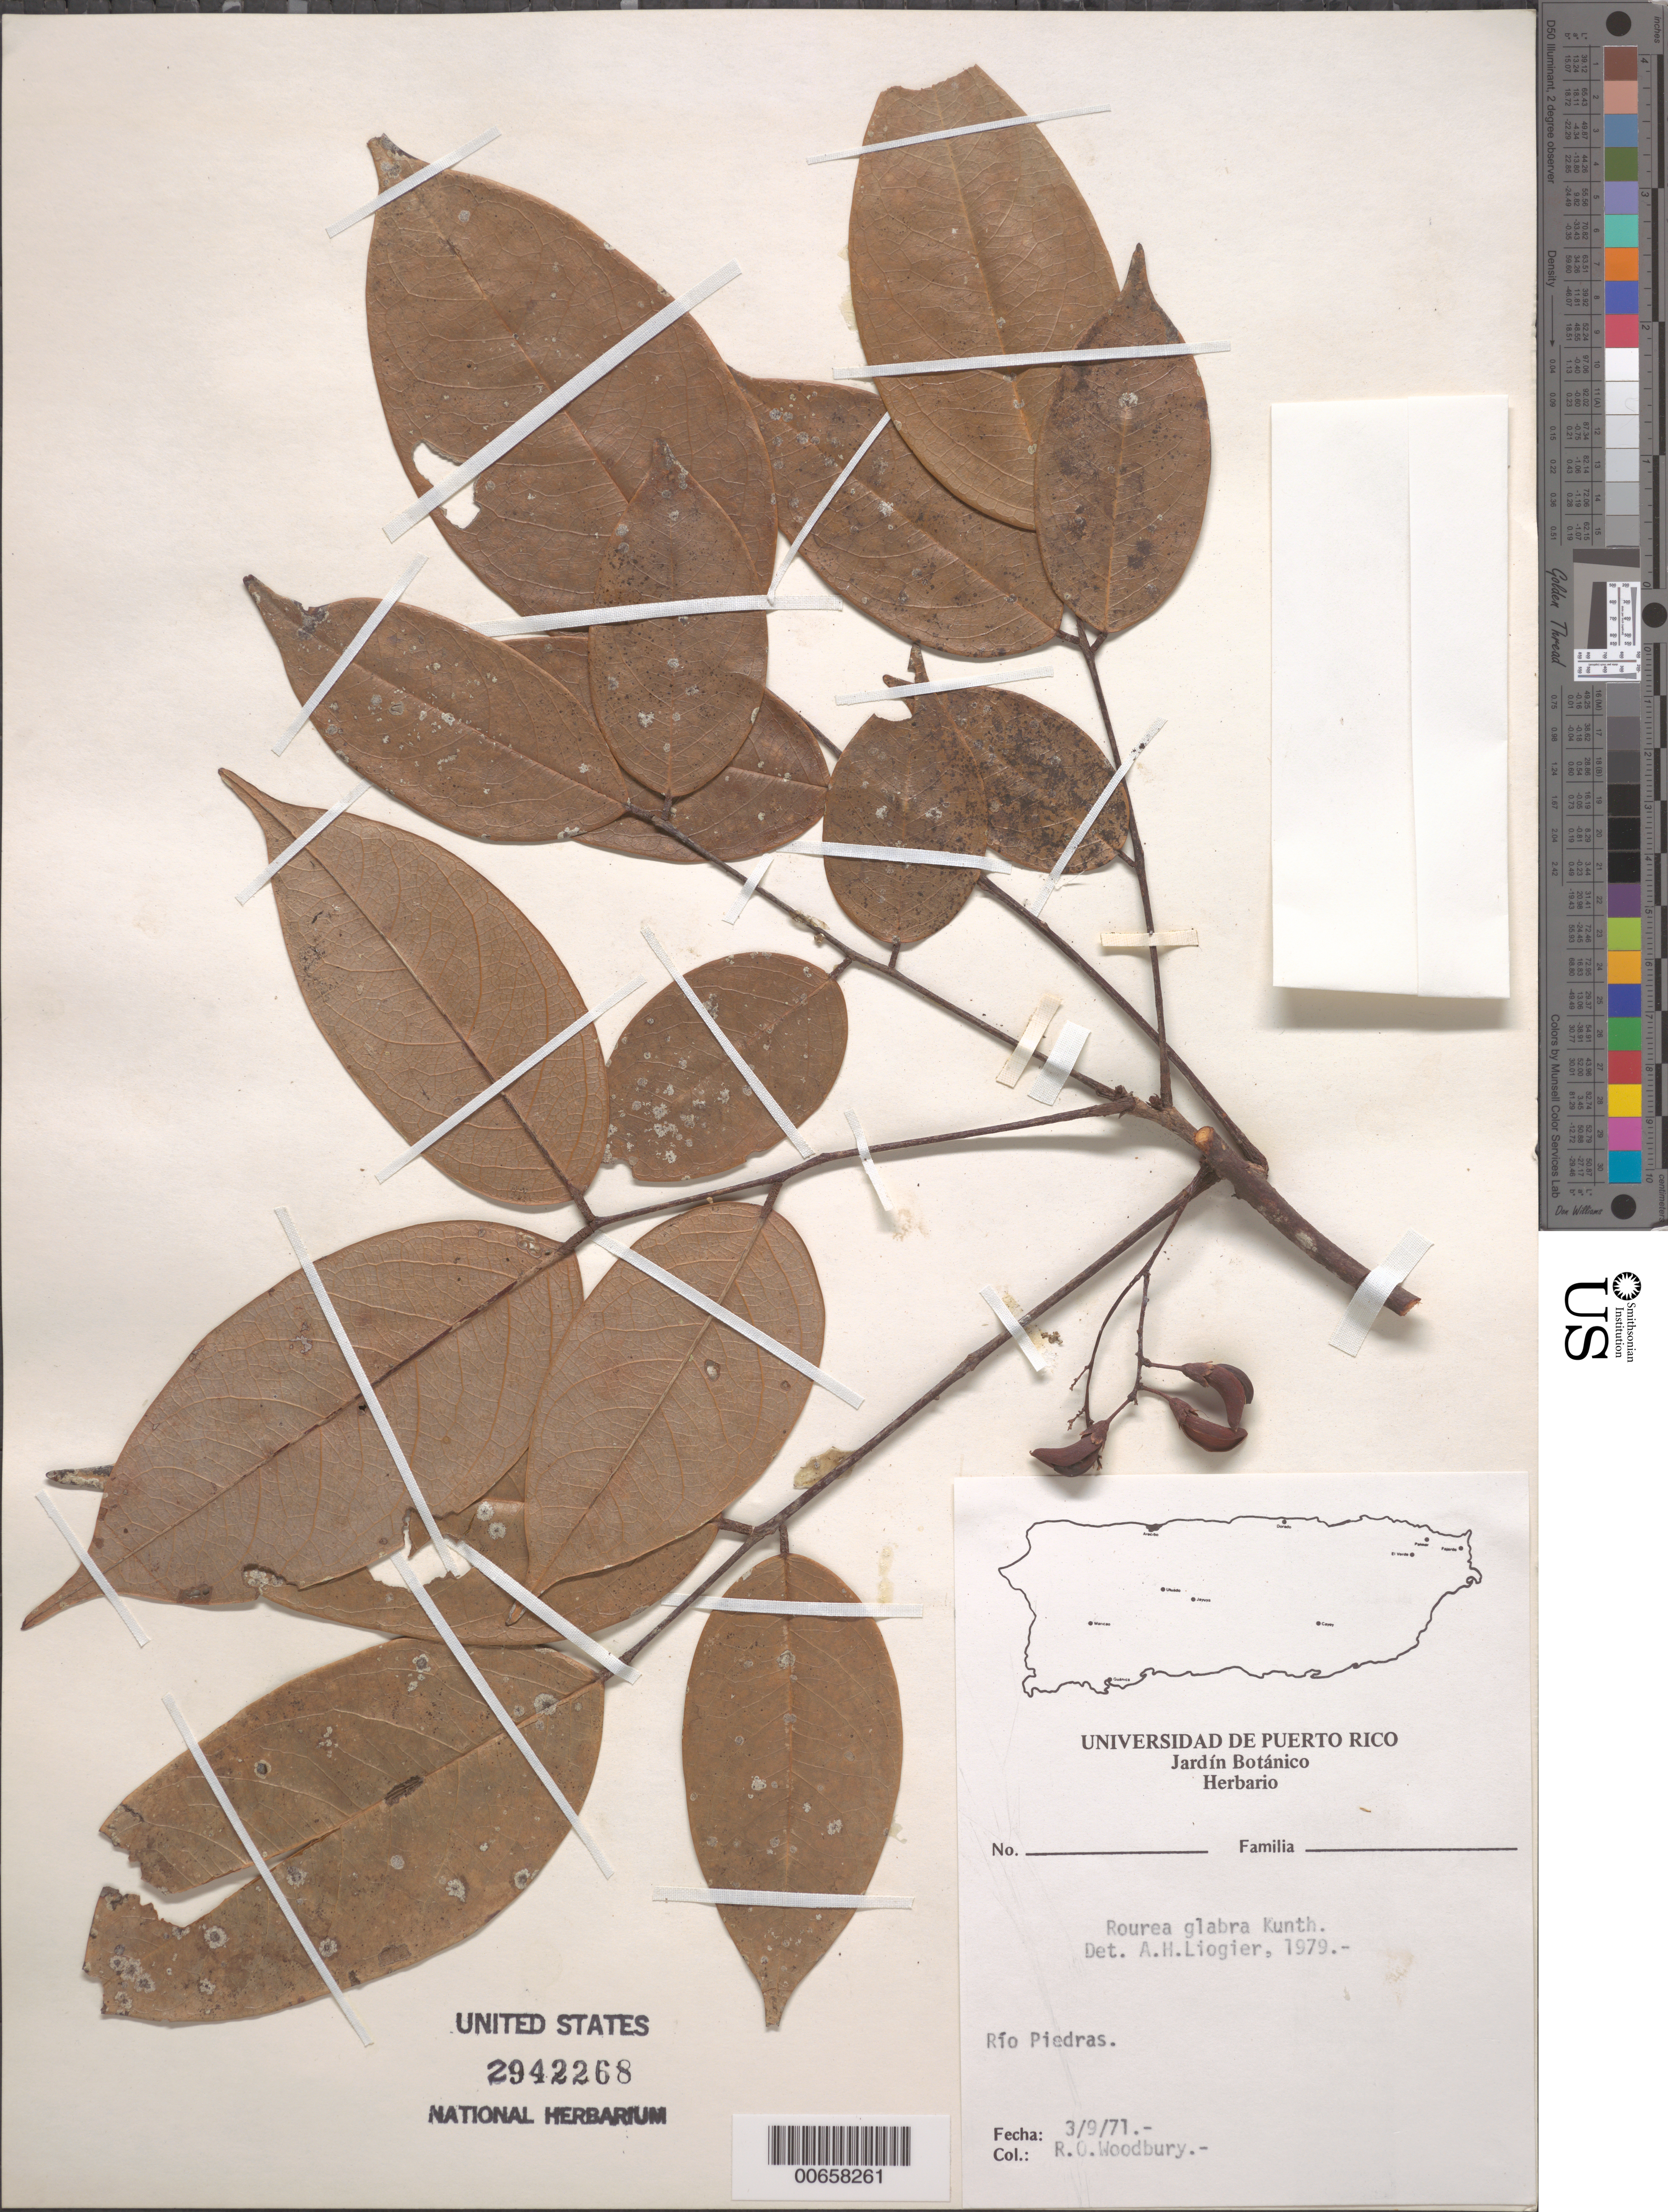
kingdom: Plantae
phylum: Tracheophyta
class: Magnoliopsida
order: Oxalidales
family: Connaraceae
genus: Rourea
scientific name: Rourea glabra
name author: Kunth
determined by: Liogier, Alain H.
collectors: R. O. Woodbury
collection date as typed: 03 Sep 1971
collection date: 1971-09-03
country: Puerto Rico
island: Greater Antilles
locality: Rio Piedras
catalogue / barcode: US 2942268